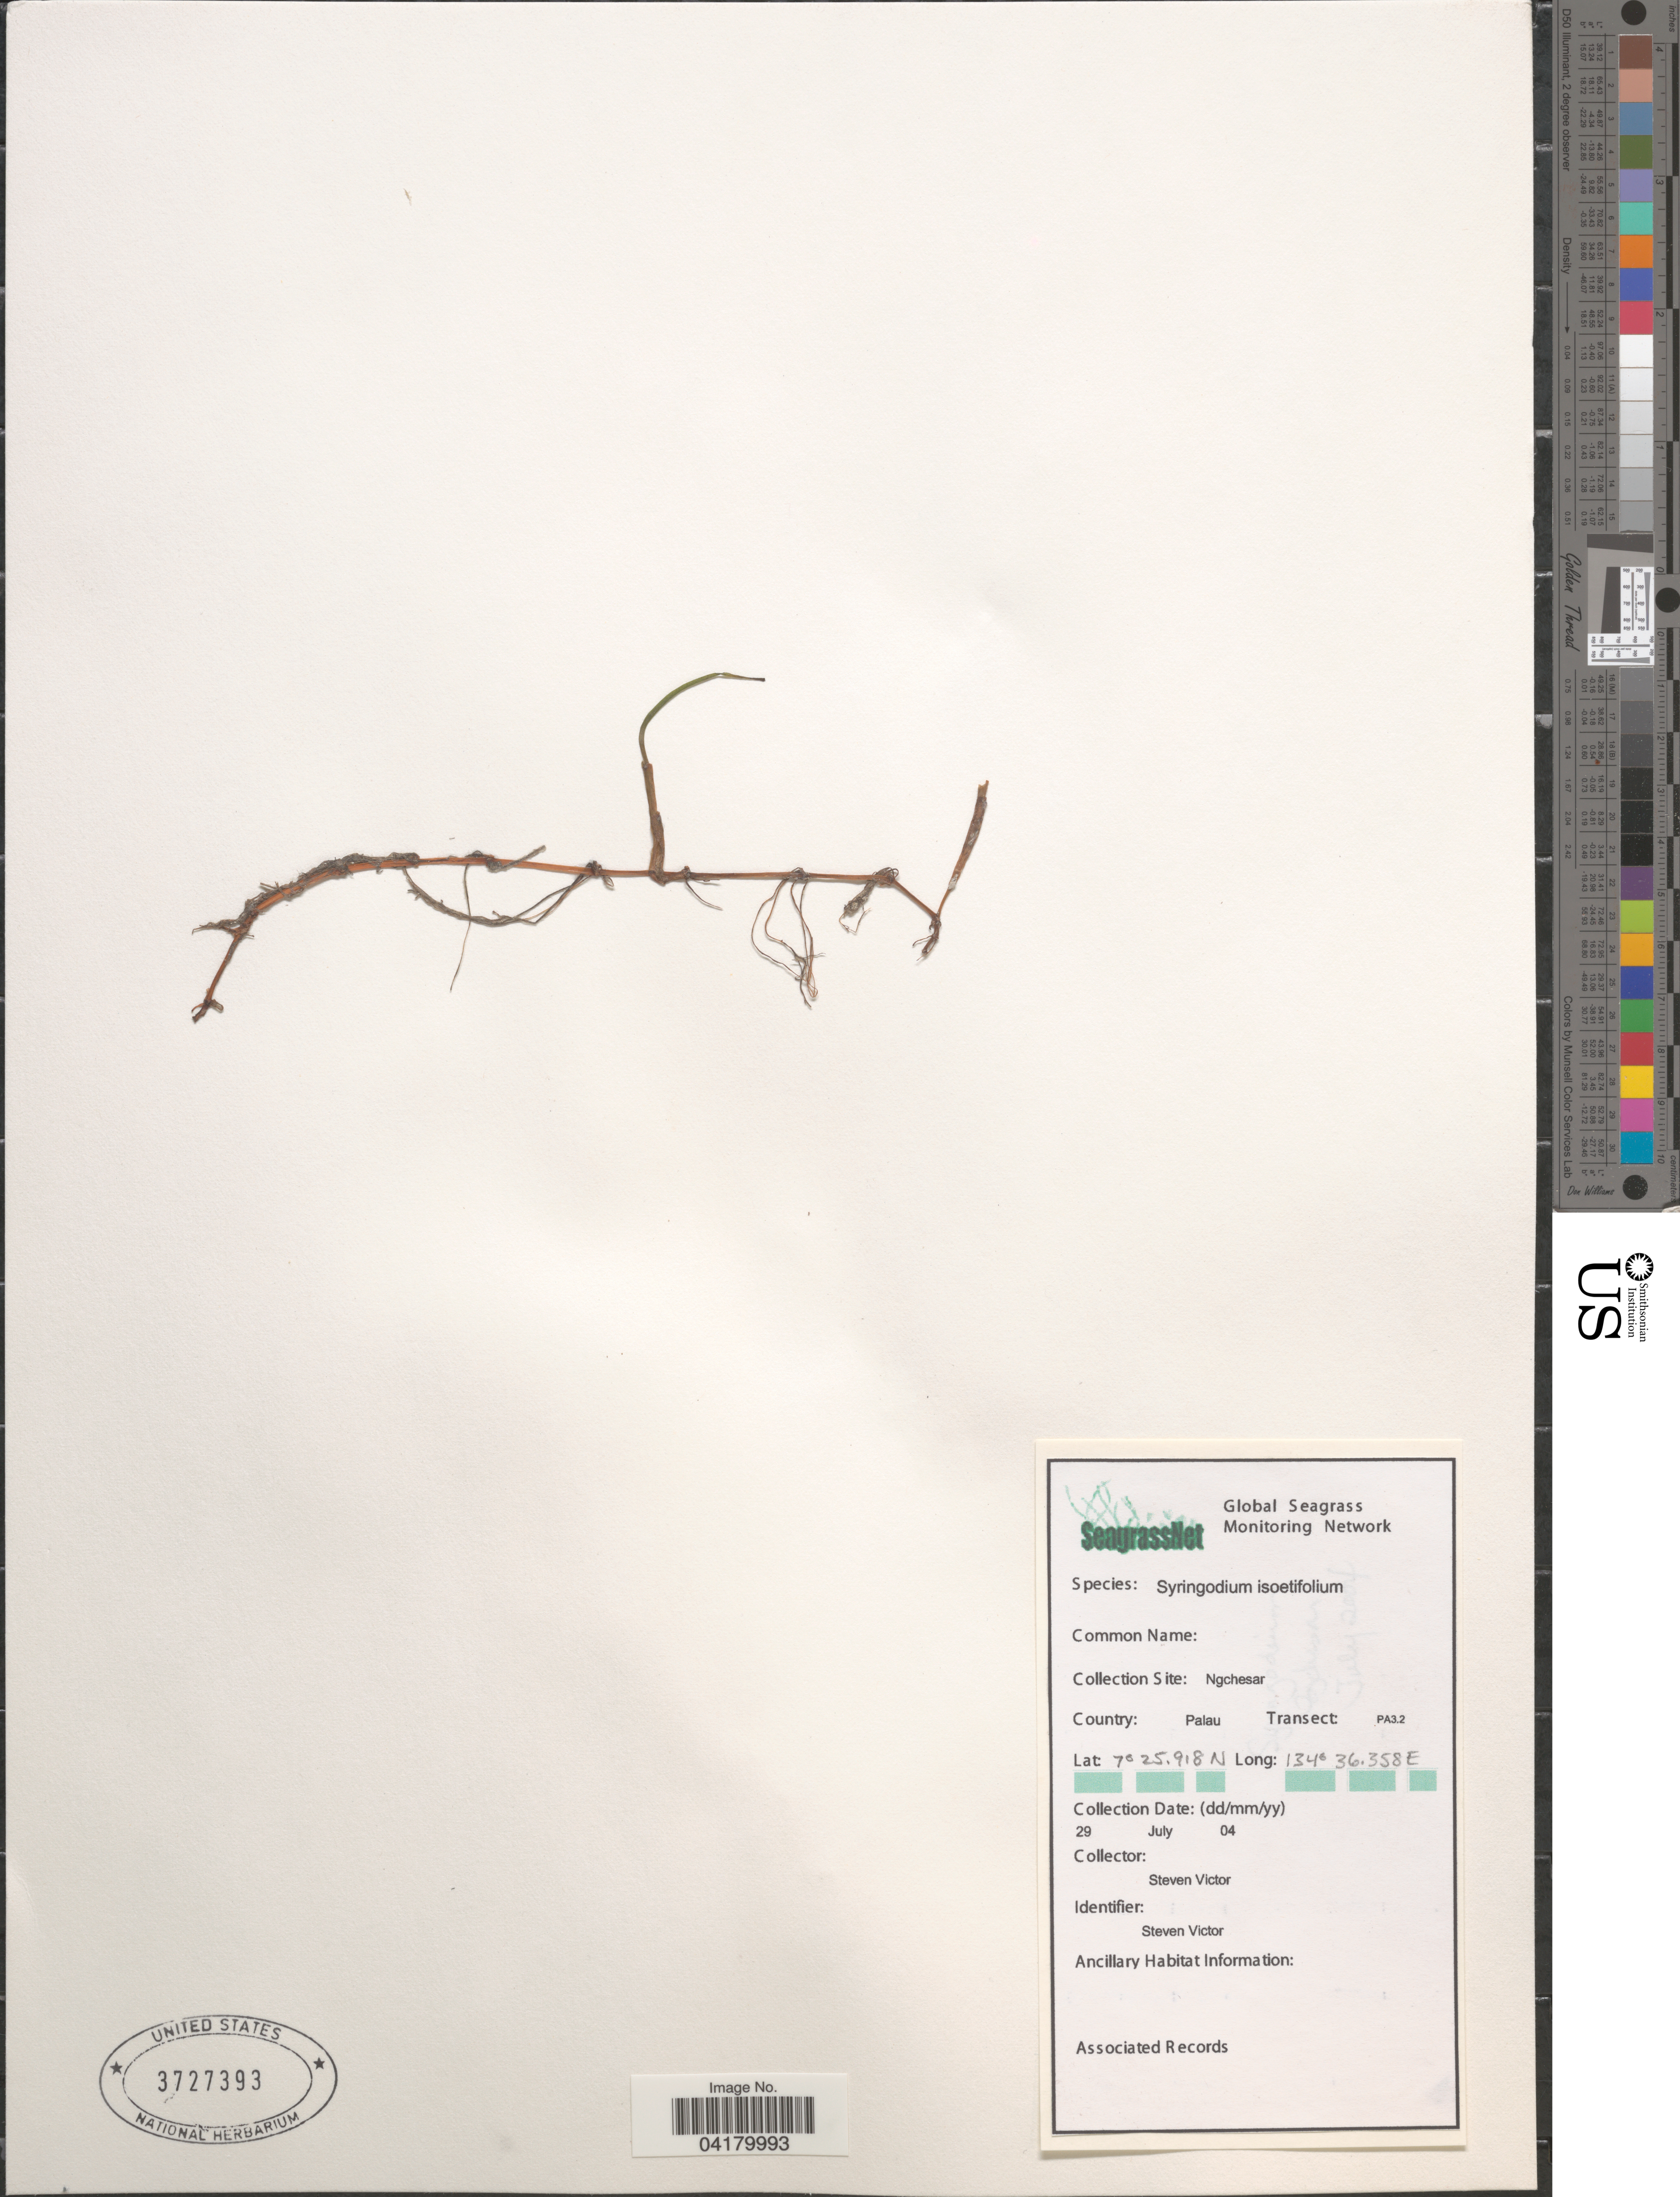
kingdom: Plantae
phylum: Tracheophyta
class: Liliopsida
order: Alismatales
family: Cymodoceaceae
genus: Syringodium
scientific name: Syringodium isoetifolium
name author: (Asch.) Dandy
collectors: S. Victor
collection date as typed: Transcribed d/m/y: 29/7/4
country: Palau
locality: Collection Site: Nchesar. Country: Palau Transect: PA3.2.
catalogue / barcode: US 3727393